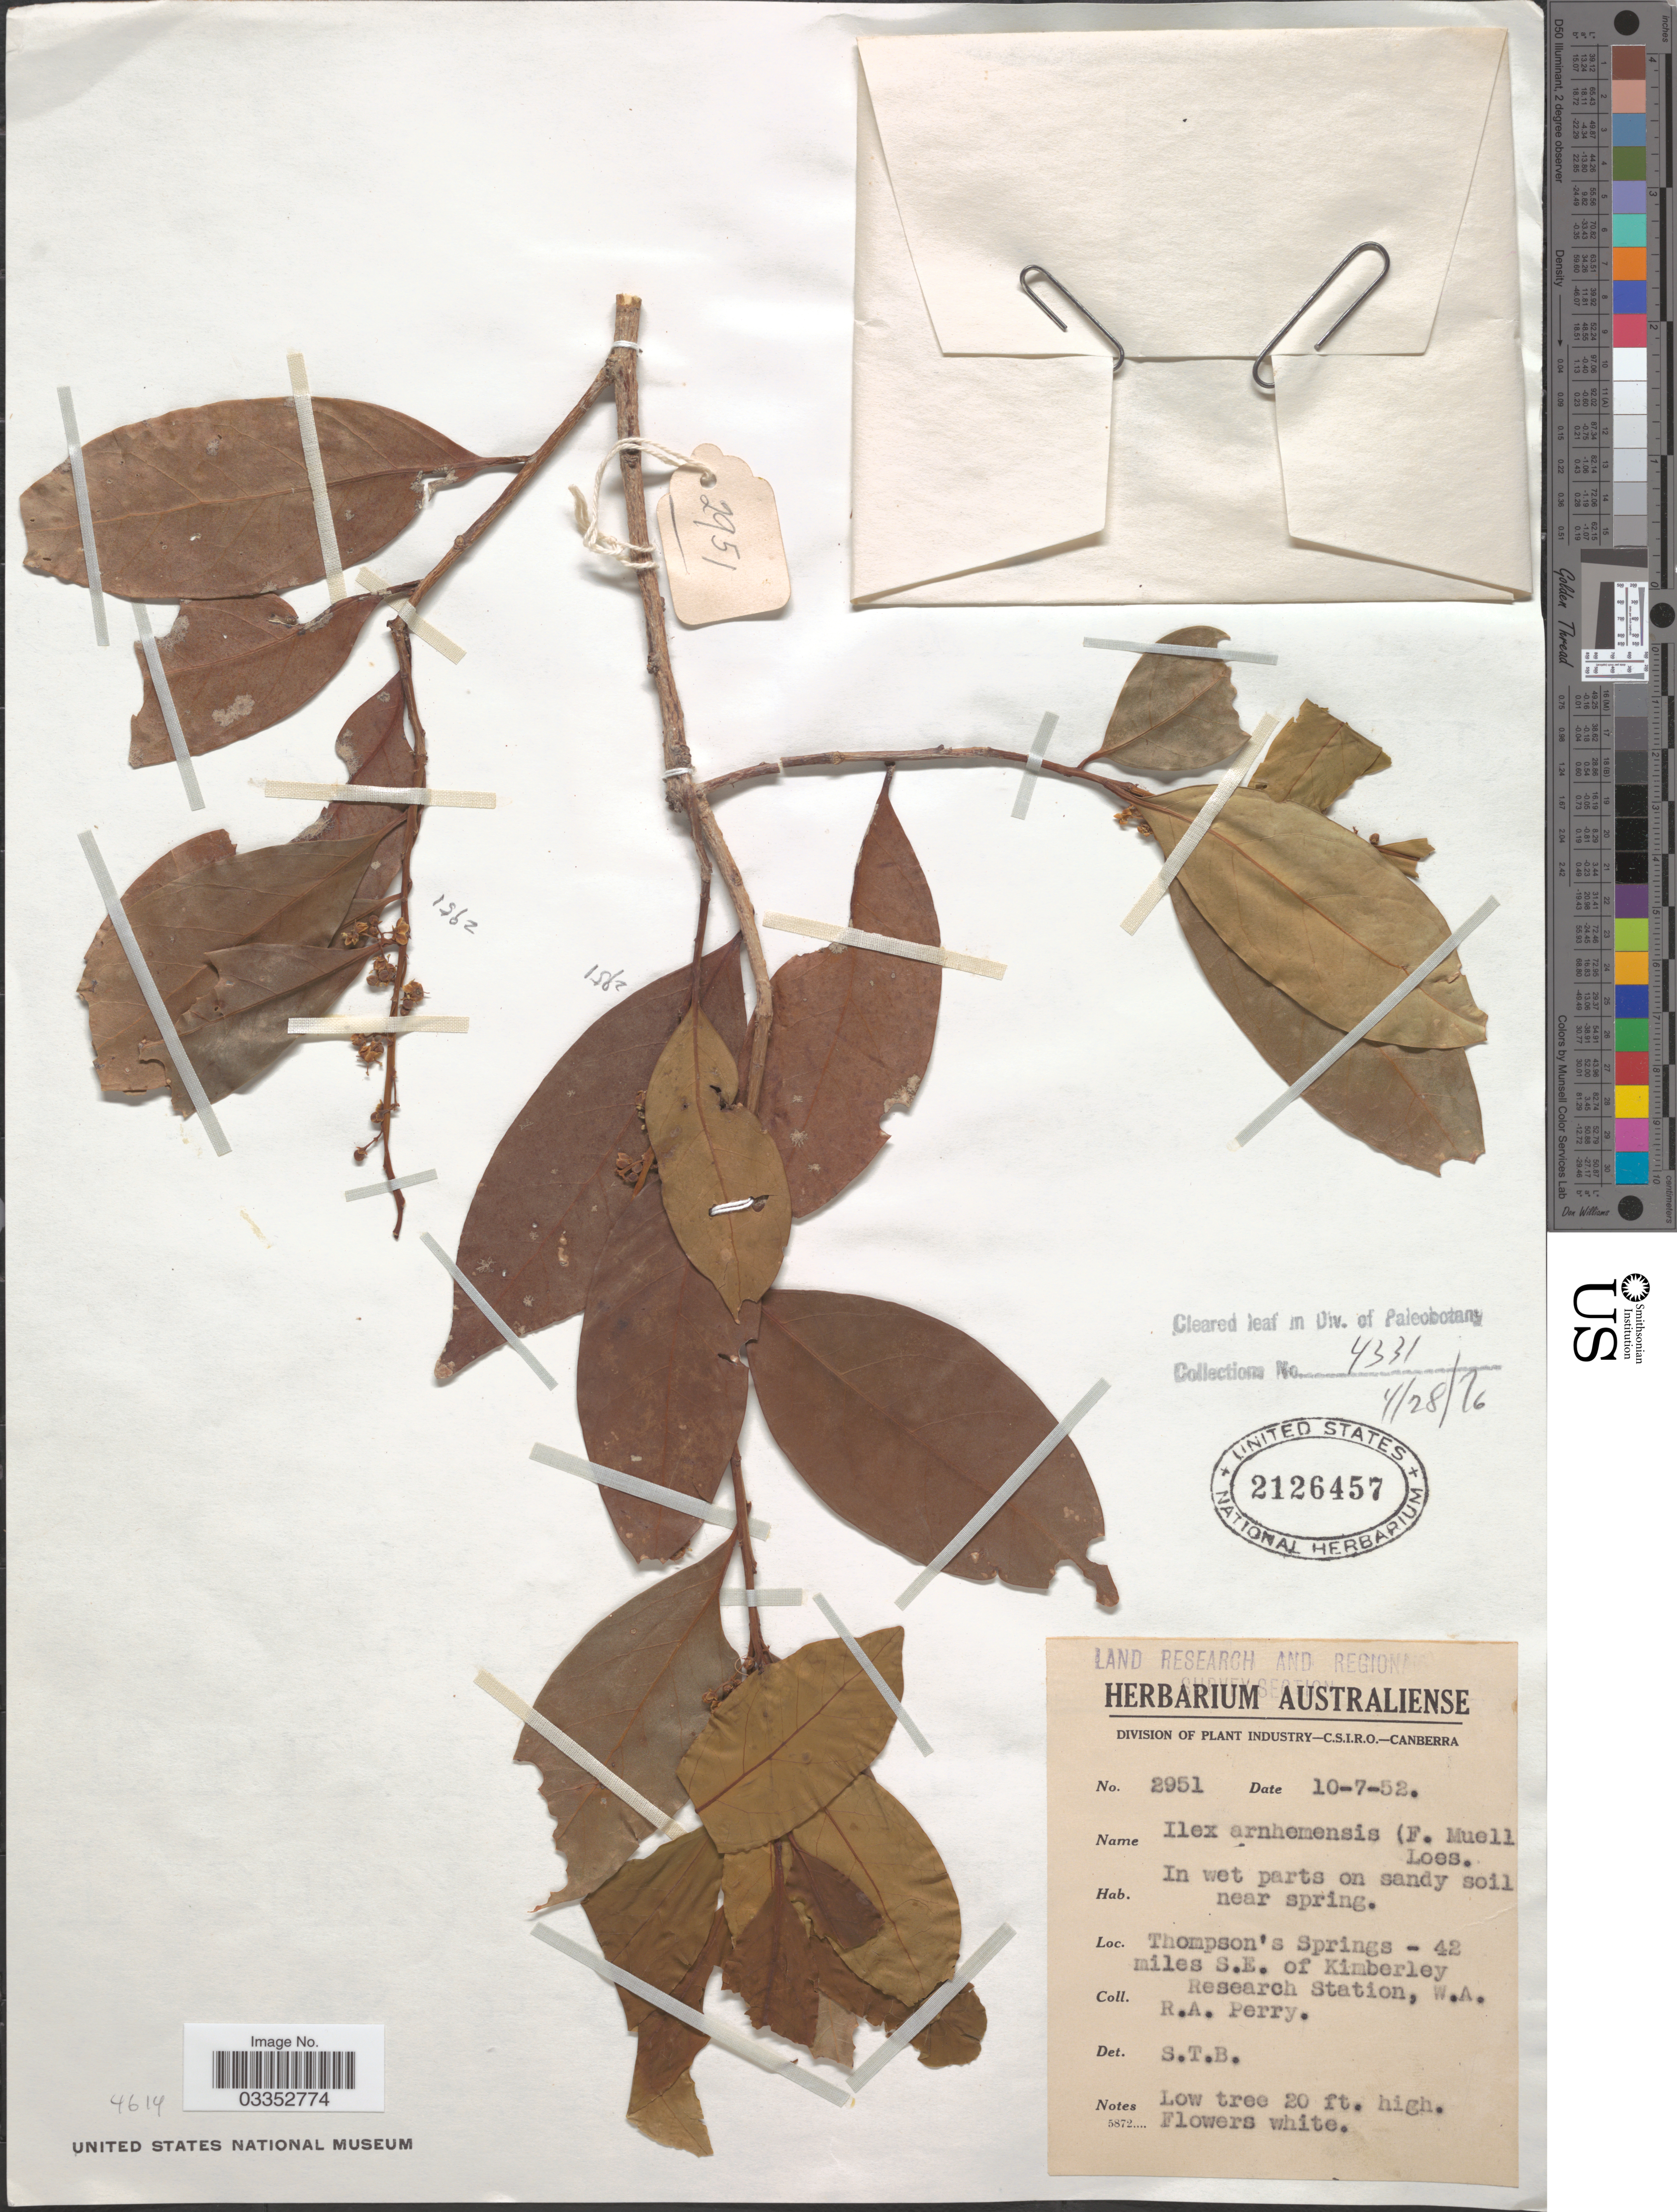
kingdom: Plantae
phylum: Tracheophyta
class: Magnoliopsida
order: Aquifoliales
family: Aquifoliaceae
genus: Ilex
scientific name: Ilex arnhemensis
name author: (F. Muell.) Loes.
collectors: Perry, R. A.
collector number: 2951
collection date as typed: Transcribed d/m/y: 10/7/52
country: Australia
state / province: Western Australia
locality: Thompson's Springs - 42 miles S.E. of Kimberley Research Station.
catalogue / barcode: US 2126457